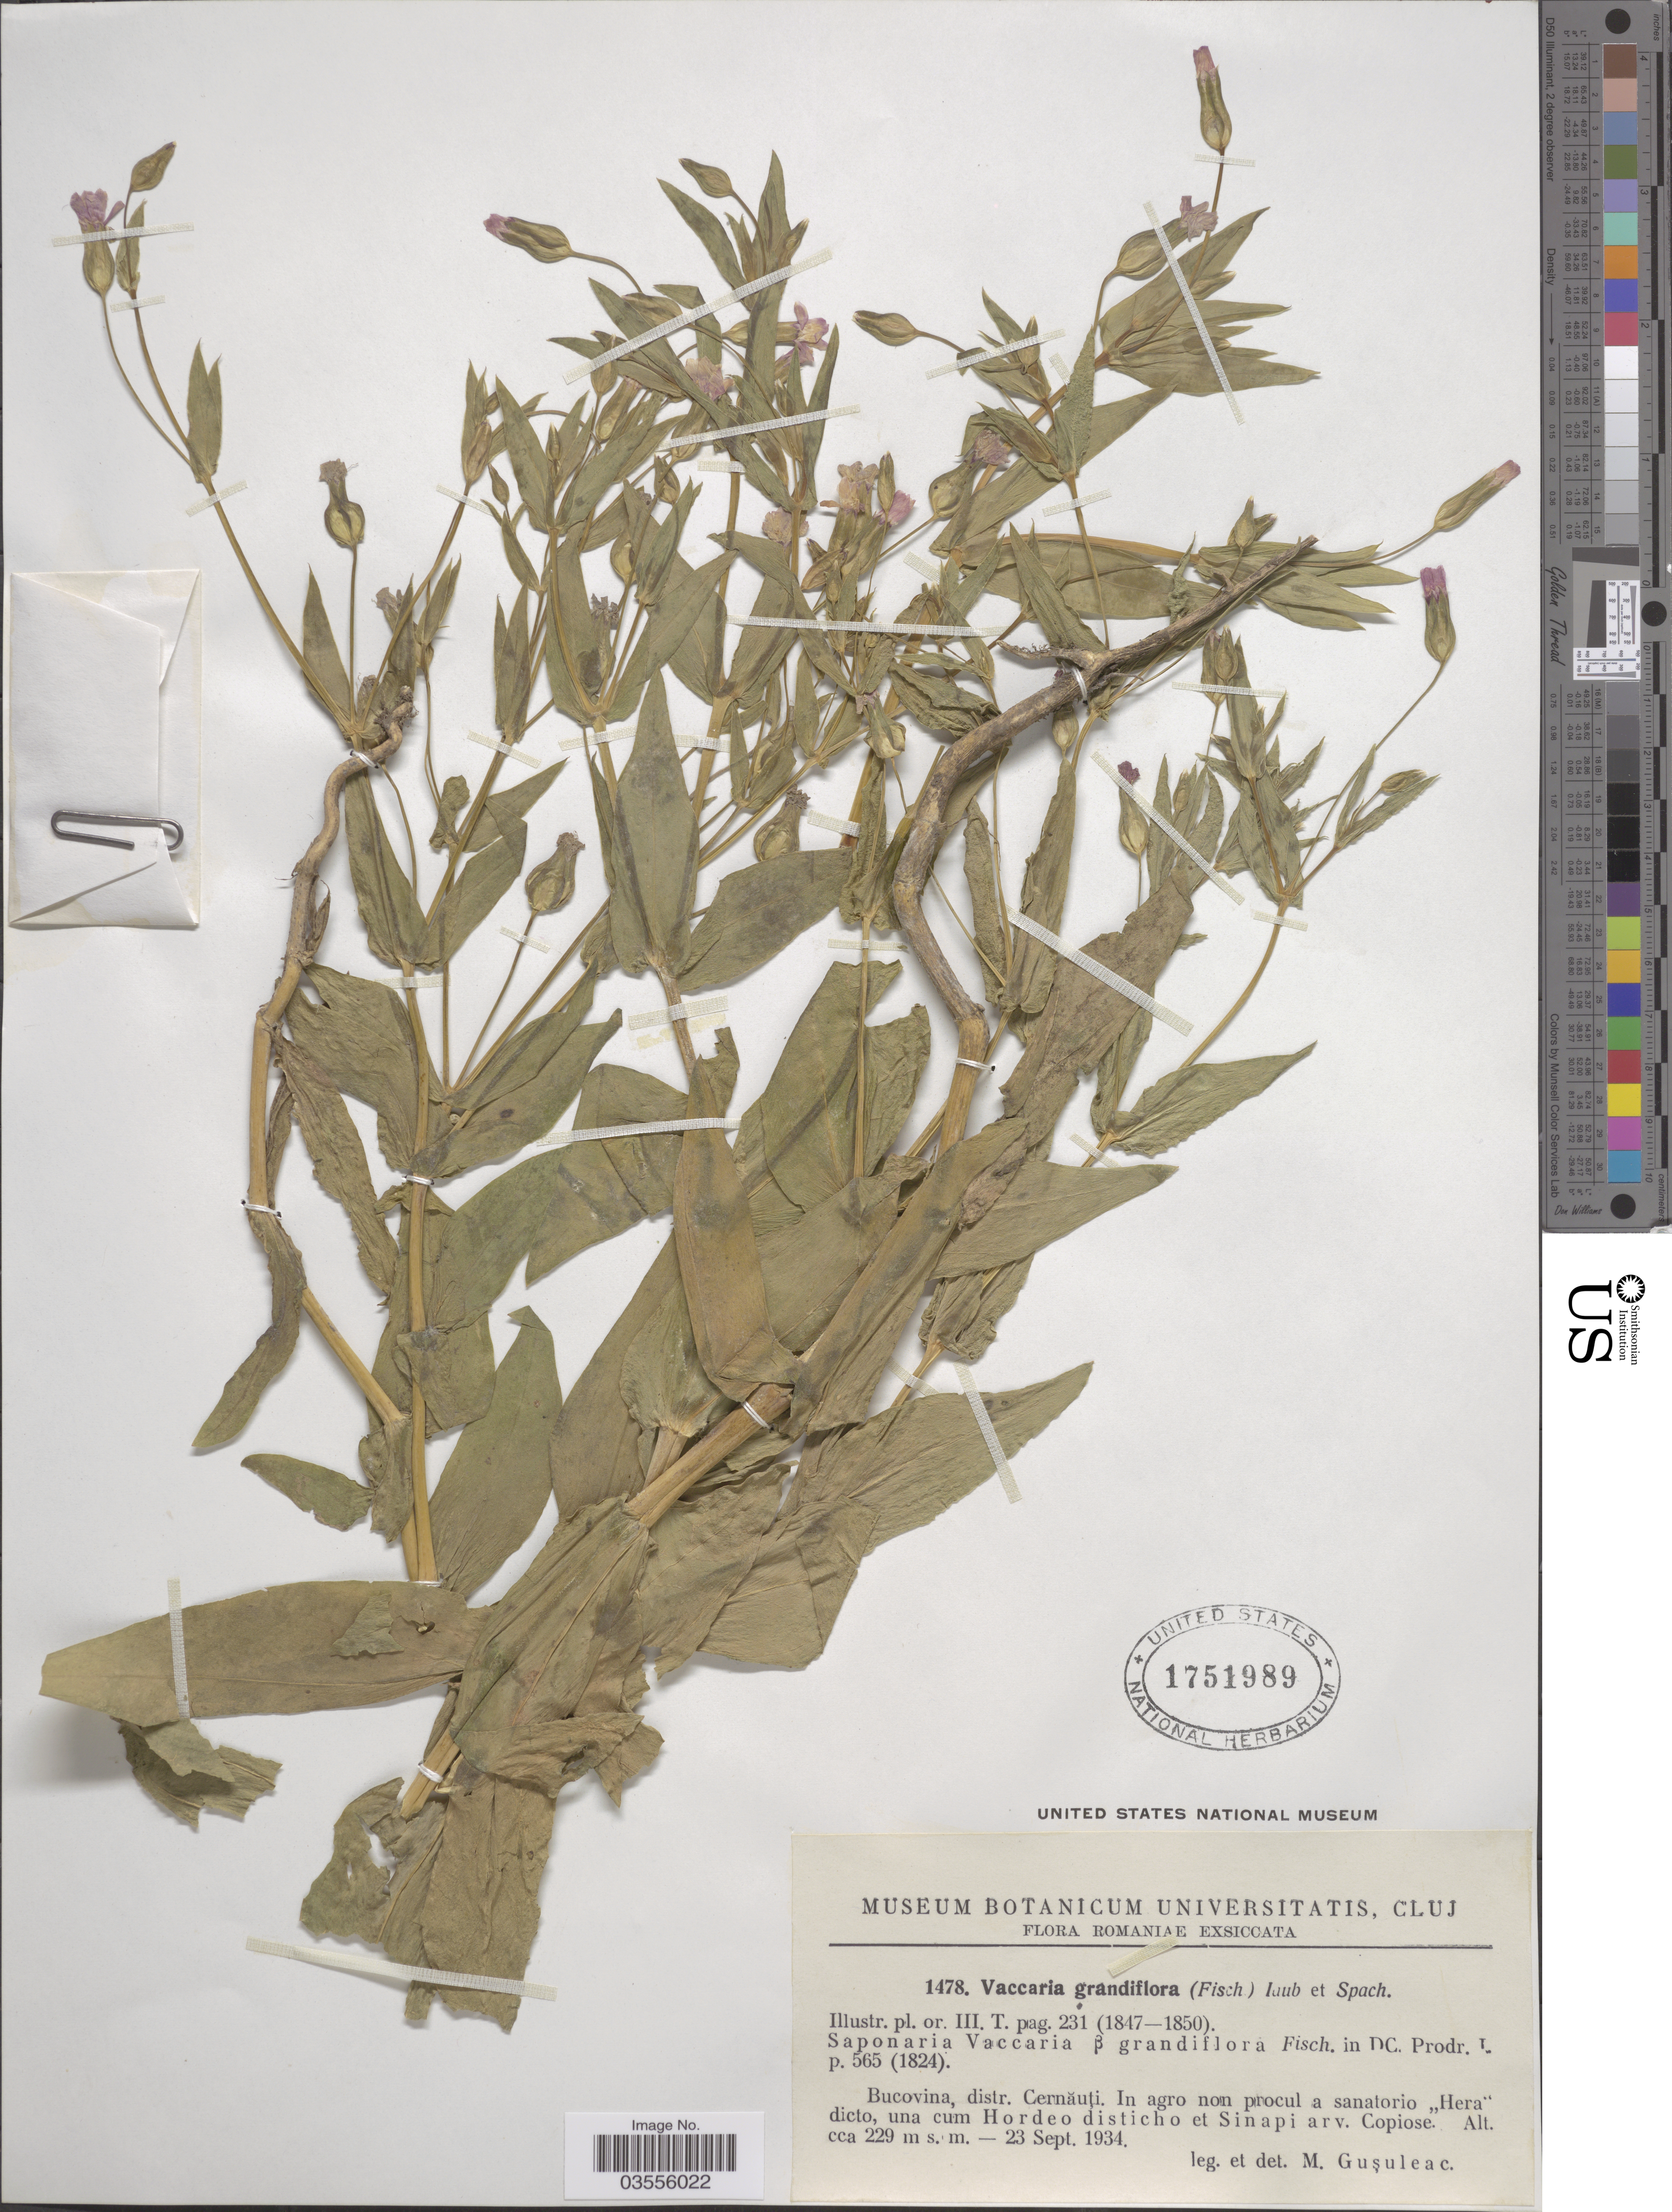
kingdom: Plantae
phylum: Tracheophyta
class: Magnoliopsida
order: Caryophyllales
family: Caryophyllaceae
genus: Gypsophila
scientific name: Gypsophila vaccaria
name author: (L.) Sm.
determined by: Strong, M. T., (US), Smithsonian Institution - National Museum of Natural History (UNITED STATES)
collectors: M. Gusuleac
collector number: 1478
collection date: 1934-09-23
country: Romania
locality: Bucovina, distr. Cernăuţi. In agro non procul a sanatorio „Hera“ dicto, una cum Hordeo disticho et Sinapiarv. Copiose.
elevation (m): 229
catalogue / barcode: US 1751989